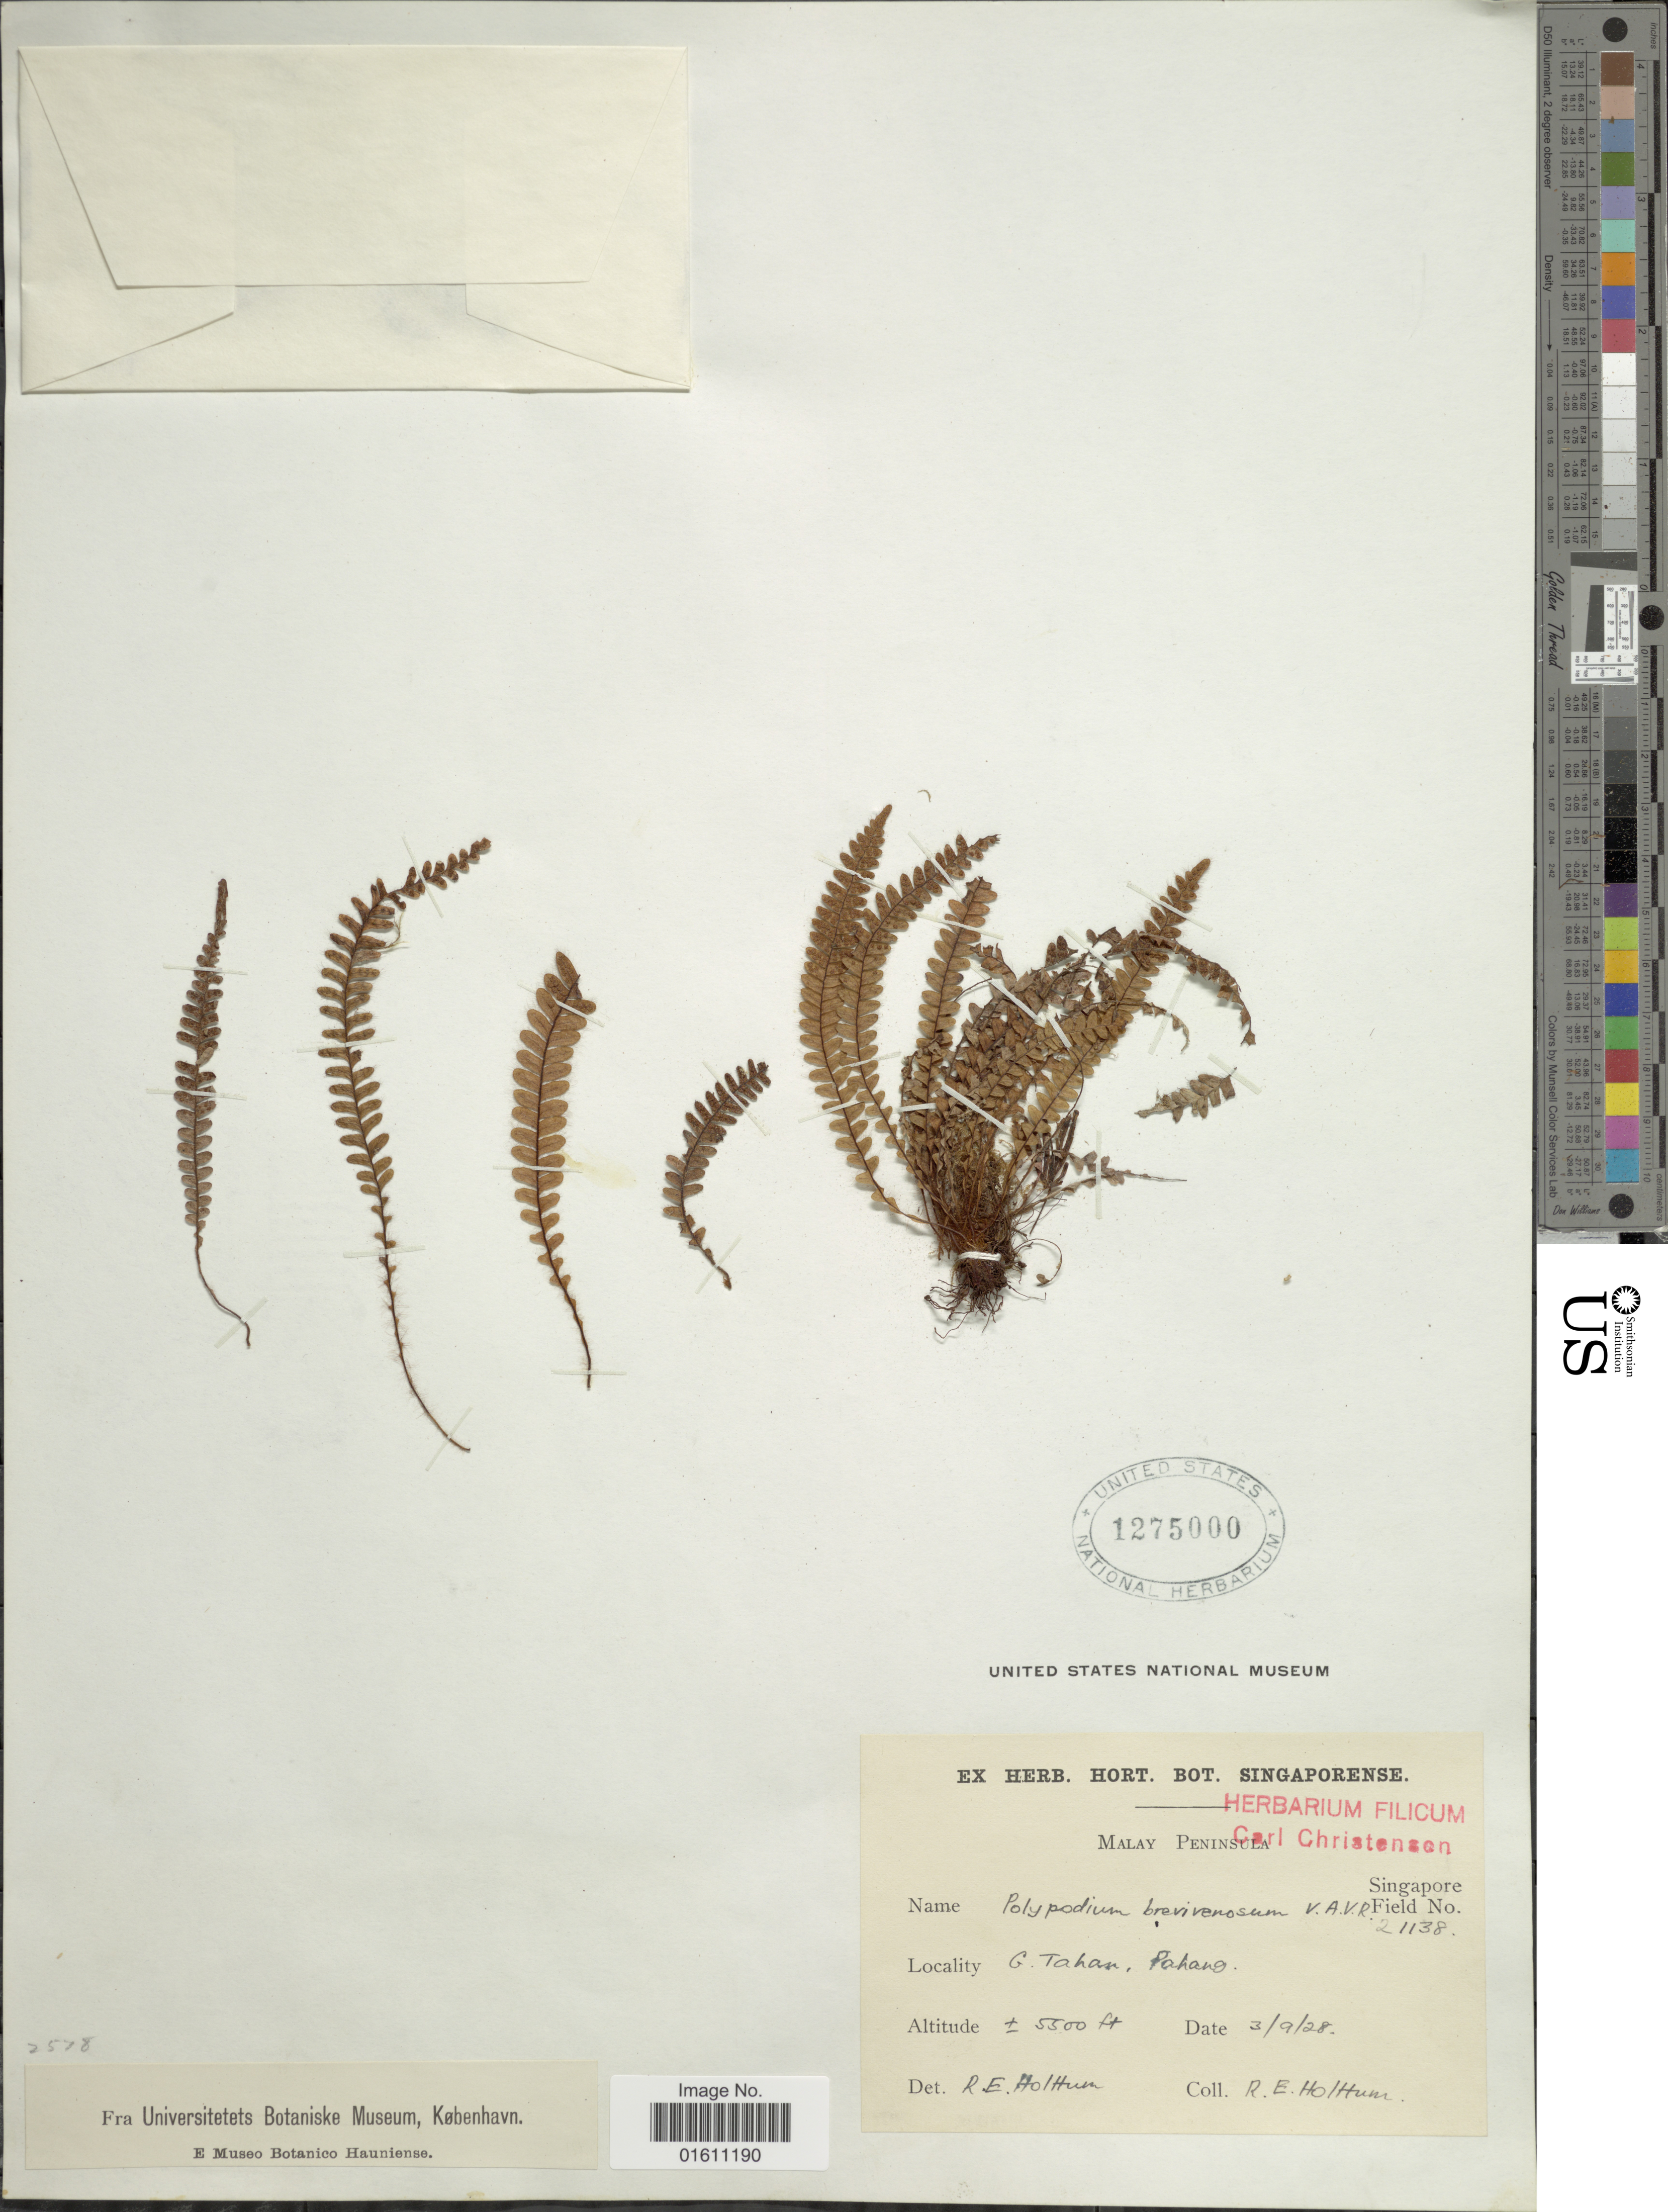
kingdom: Plantae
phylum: Tracheophyta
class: Polypodiopsida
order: Polypodiales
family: Polypodiaceae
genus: Dasygrammitis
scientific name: Dasygrammitis brevivenosa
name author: (Alderw.) Parris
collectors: R. E. Holttum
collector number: Singapore Field 21138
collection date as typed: Transcribed d/m/y: 3/9/28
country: Malaysia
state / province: Pahang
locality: Malay Peninsula, G. Tahan, Pahang.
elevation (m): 1676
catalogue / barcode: US 1275000